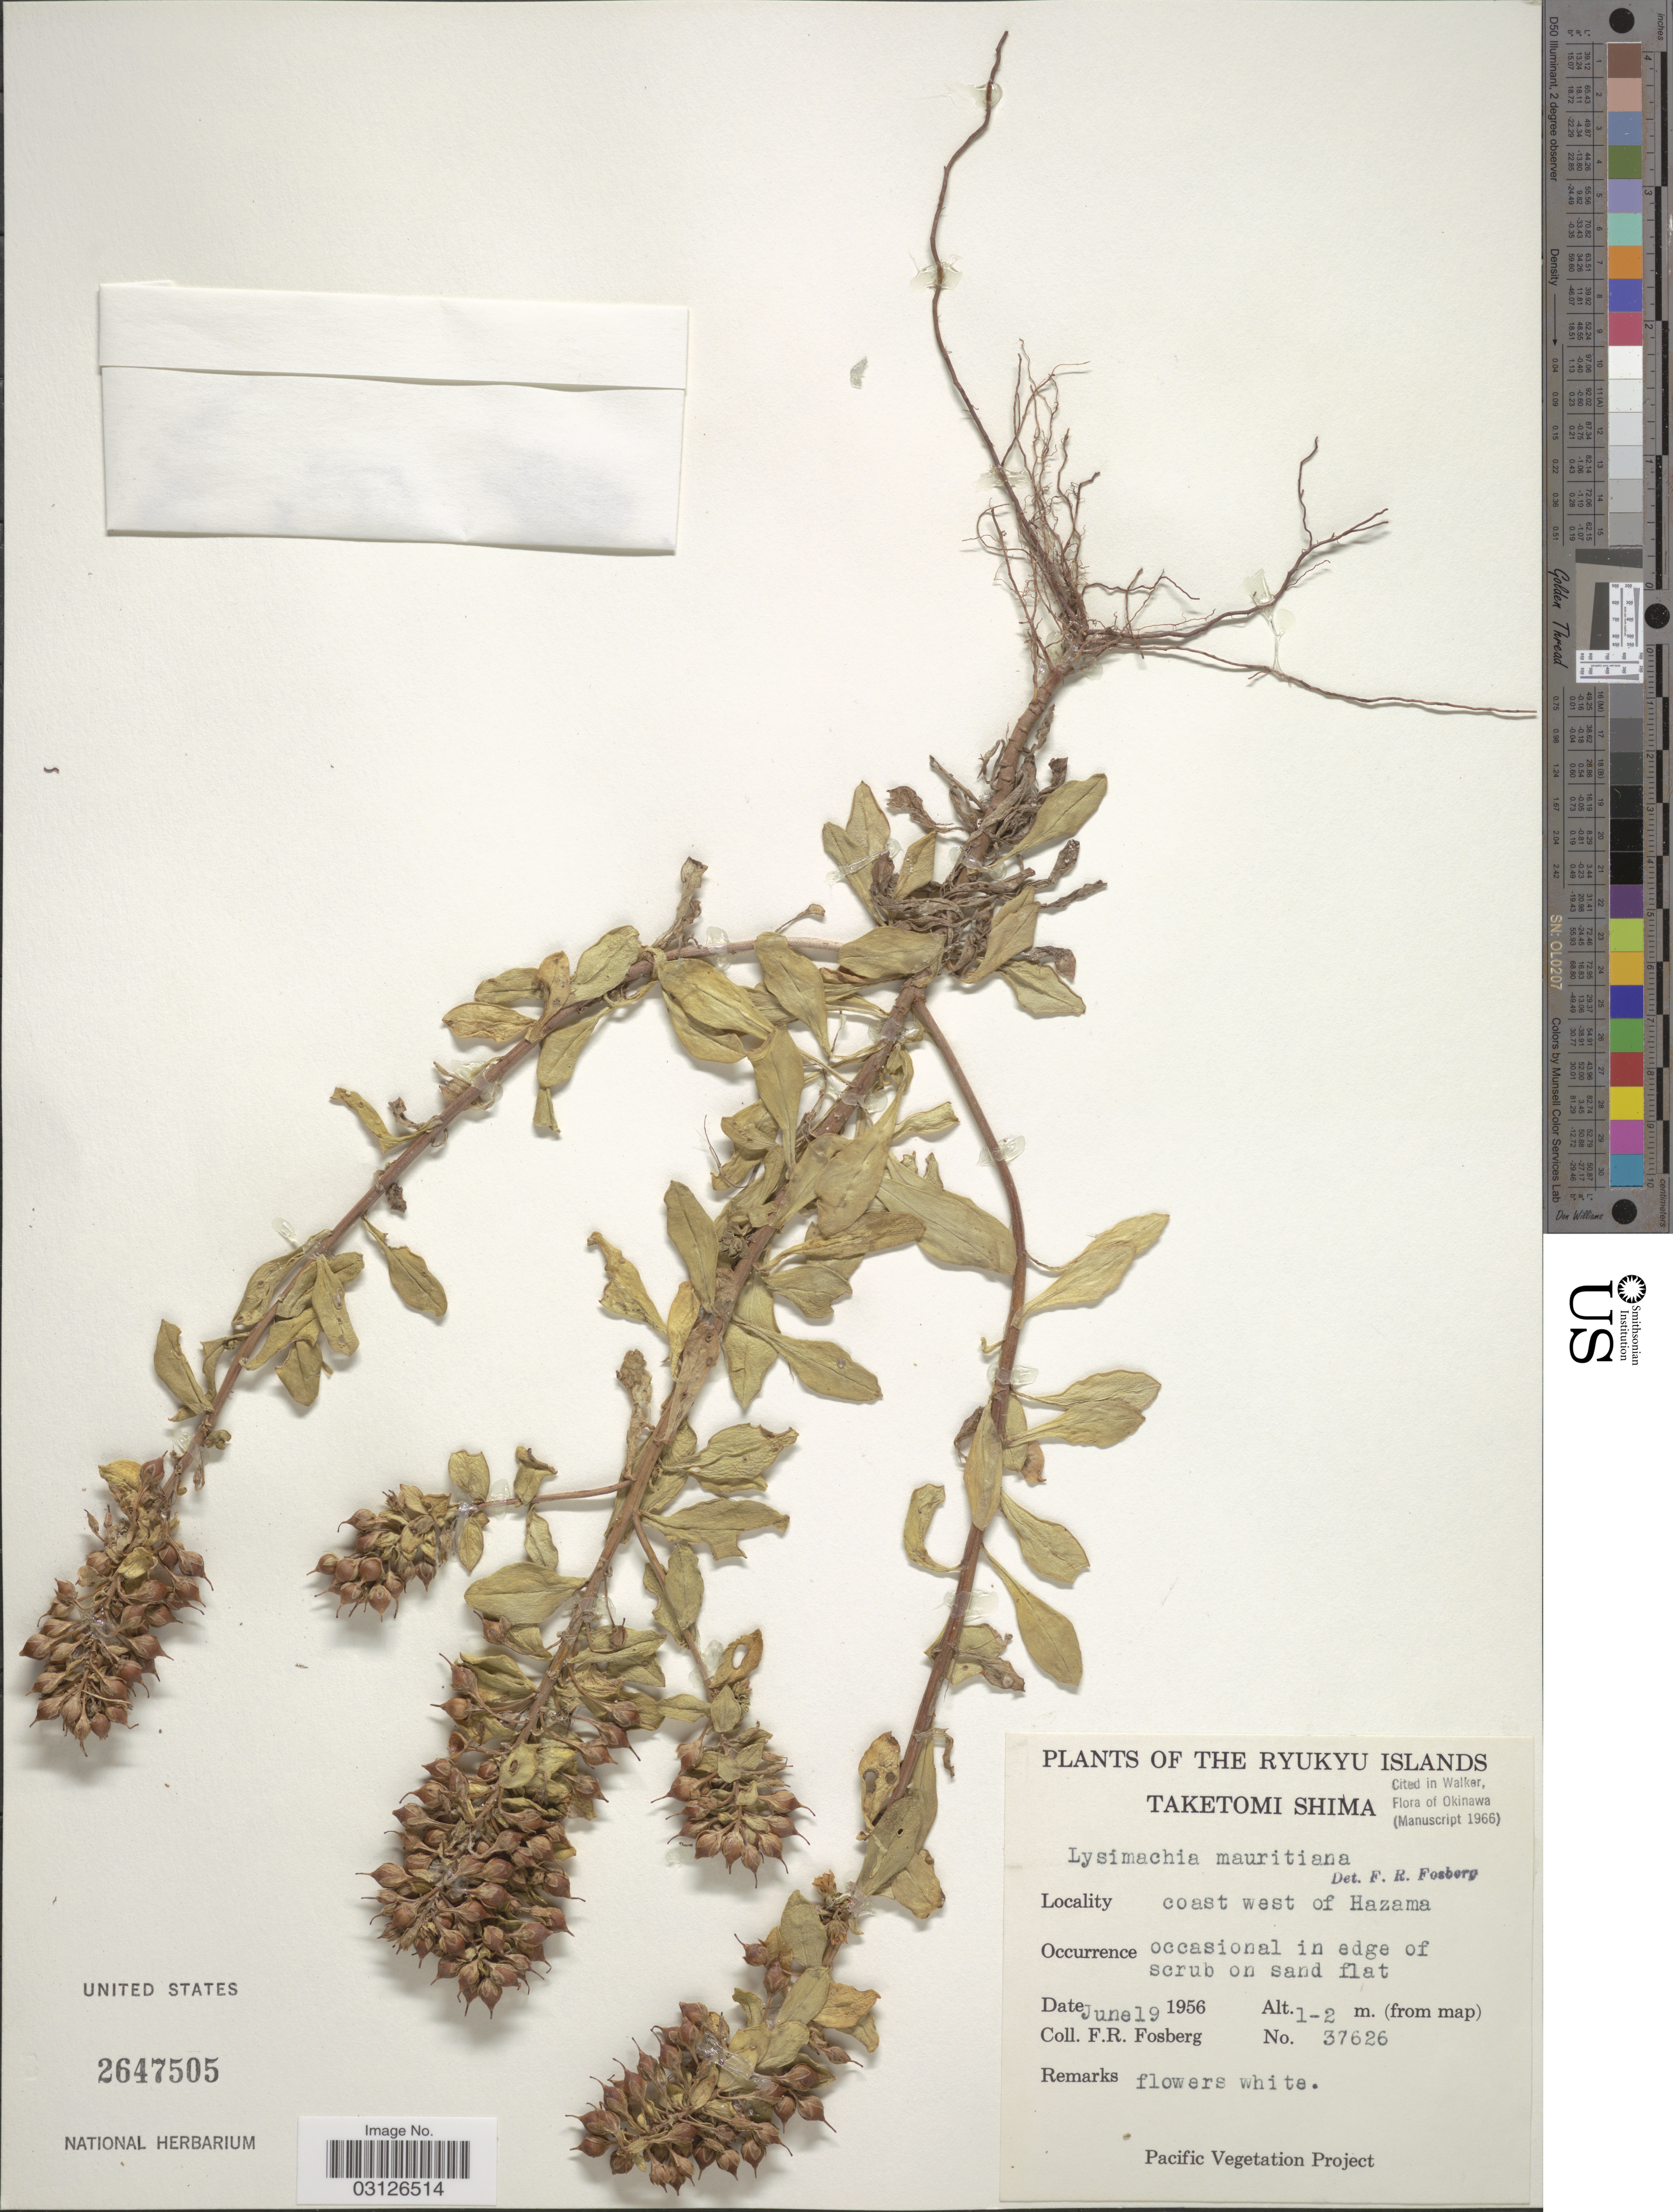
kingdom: Plantae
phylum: Tracheophyta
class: Magnoliopsida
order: Ericales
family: Primulaceae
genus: Lysimachia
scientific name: Lysimachia mauritiana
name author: Lam.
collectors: F. R. Fosberg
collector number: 37626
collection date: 1956-06-19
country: Japan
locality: Ryukyu Islands. Taketomi Shima. Coast west of Hazama.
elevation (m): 1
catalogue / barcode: US 2647505